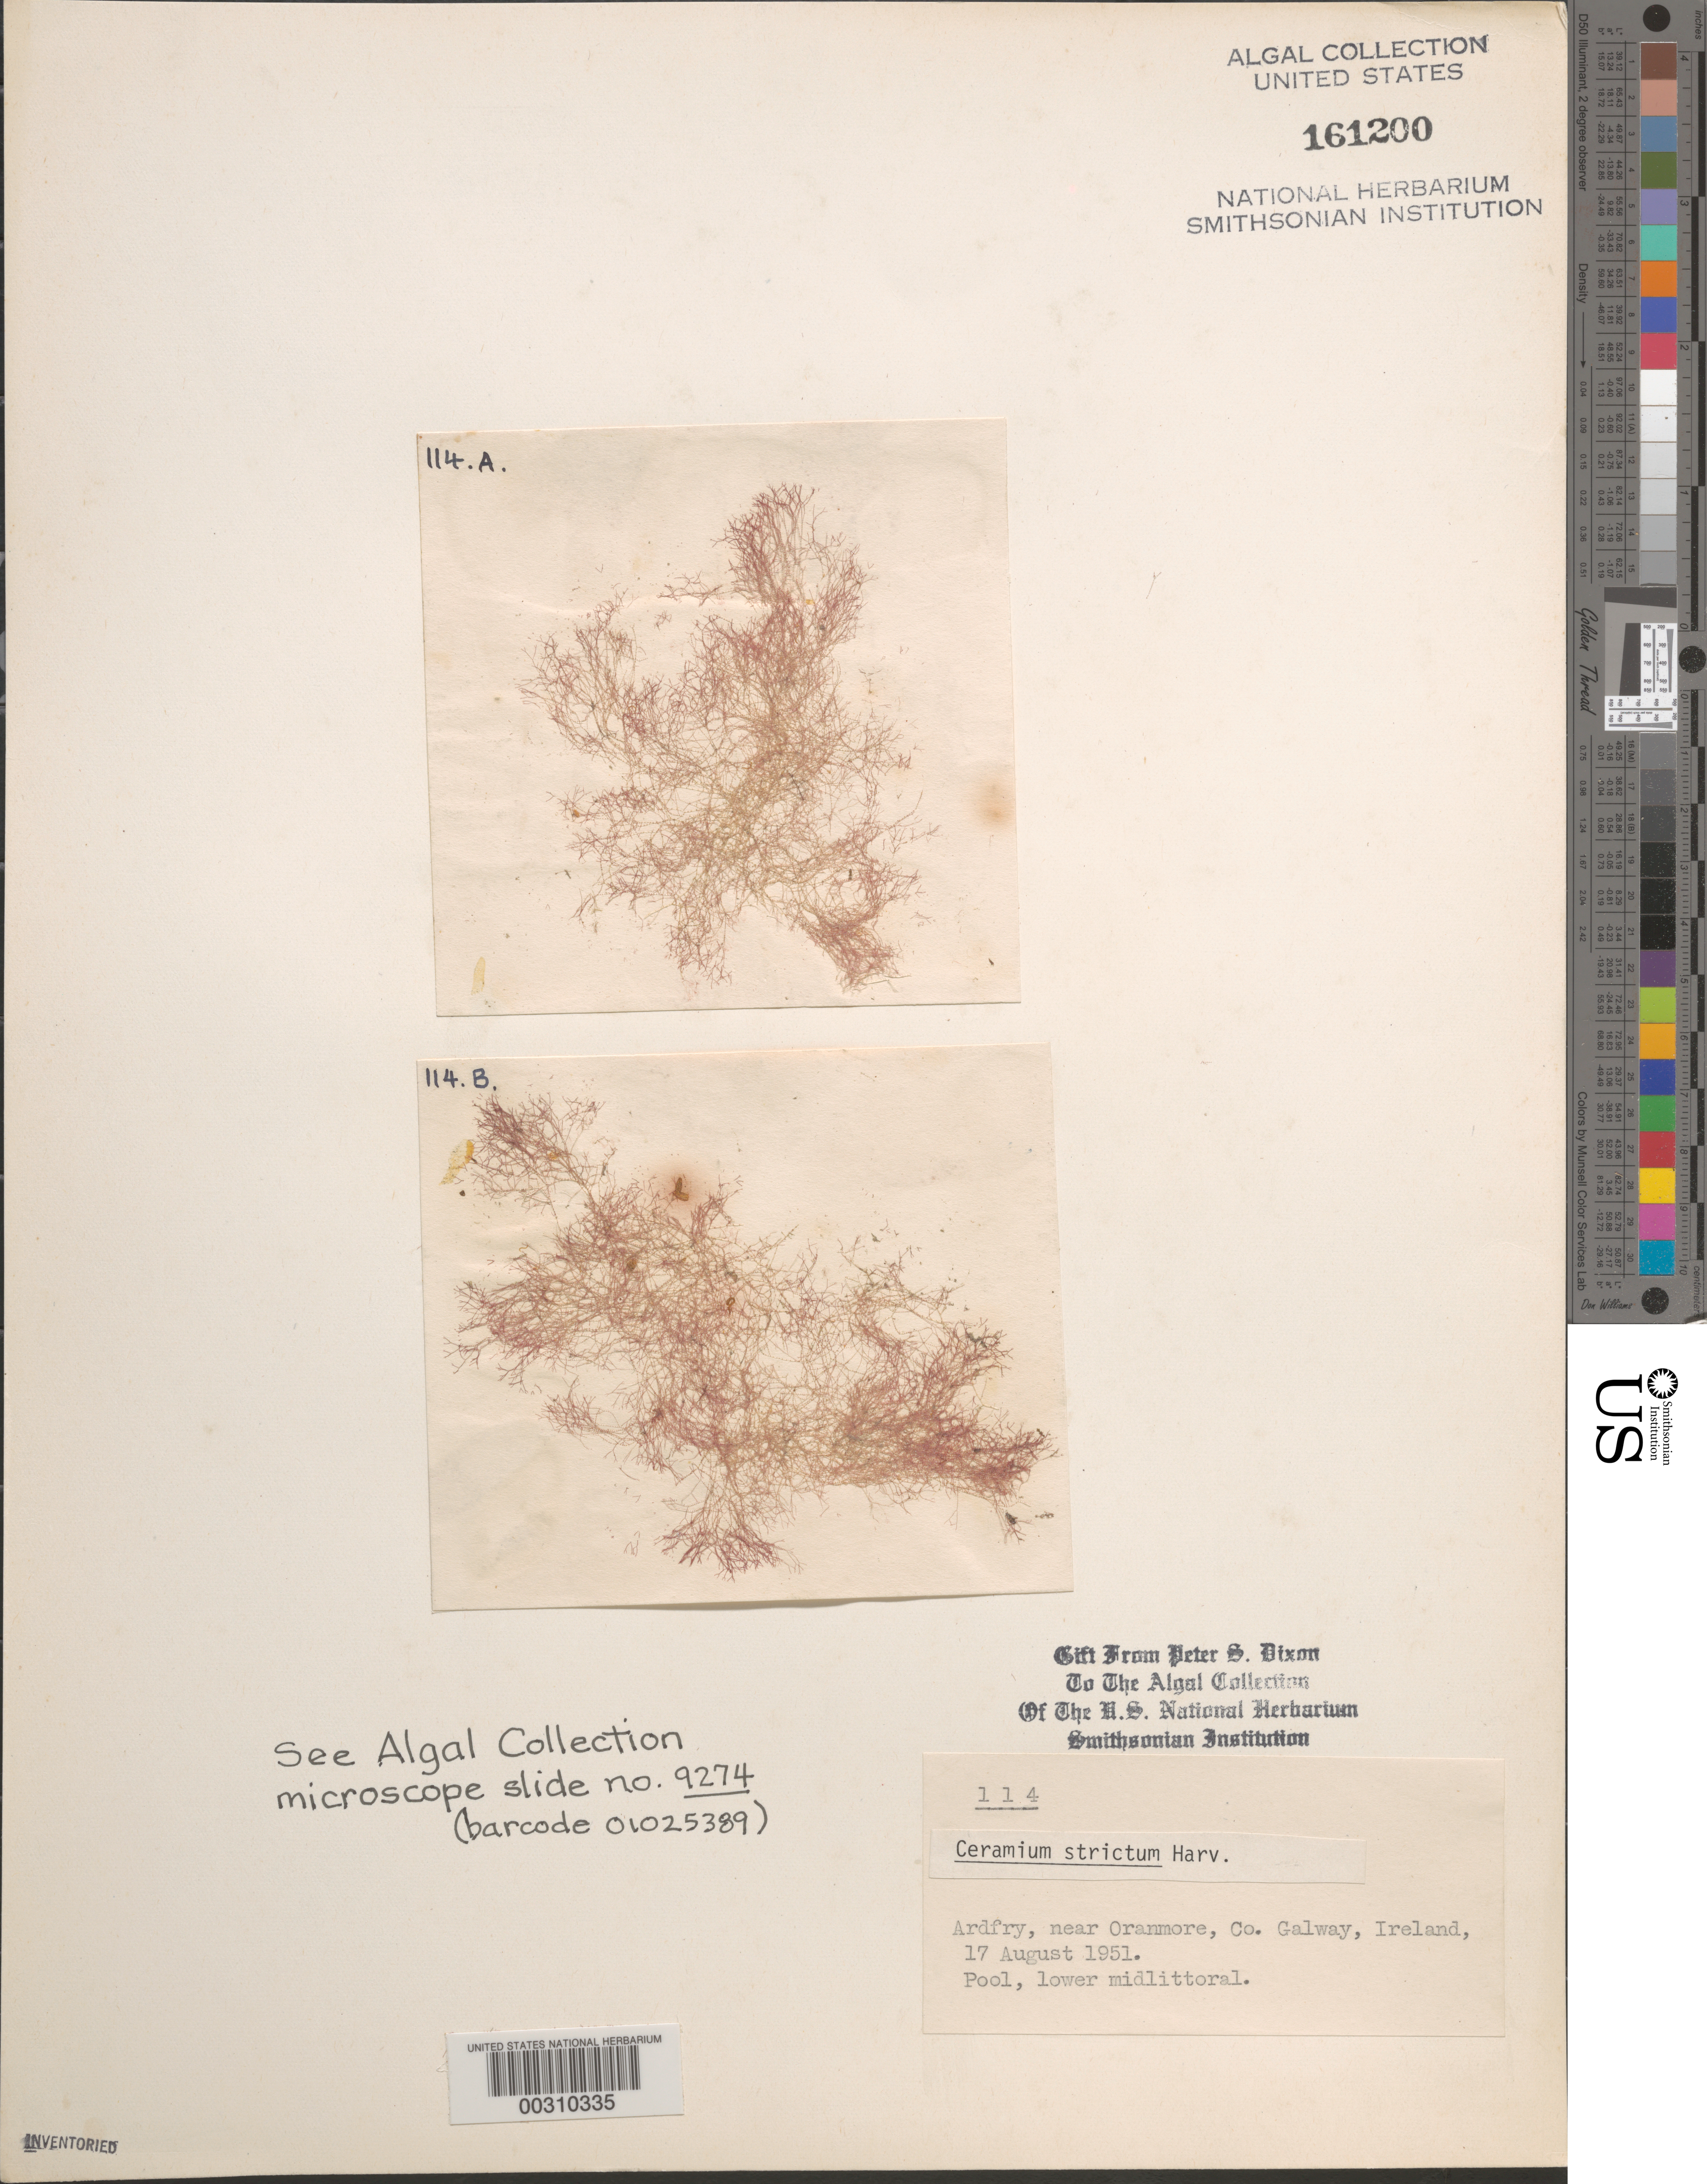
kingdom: Plantae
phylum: Rhodophyta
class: Florideophyceae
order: Ceramiales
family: Ceramiaceae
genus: Ceramium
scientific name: Ceramium strictum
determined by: Dixon, P. S.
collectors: P. S. Dixon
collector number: PSD 114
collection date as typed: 17 Aug 1951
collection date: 1951-08-17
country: Ireland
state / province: Connaught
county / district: Galway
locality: Ardfry near Oranmore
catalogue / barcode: US 161200